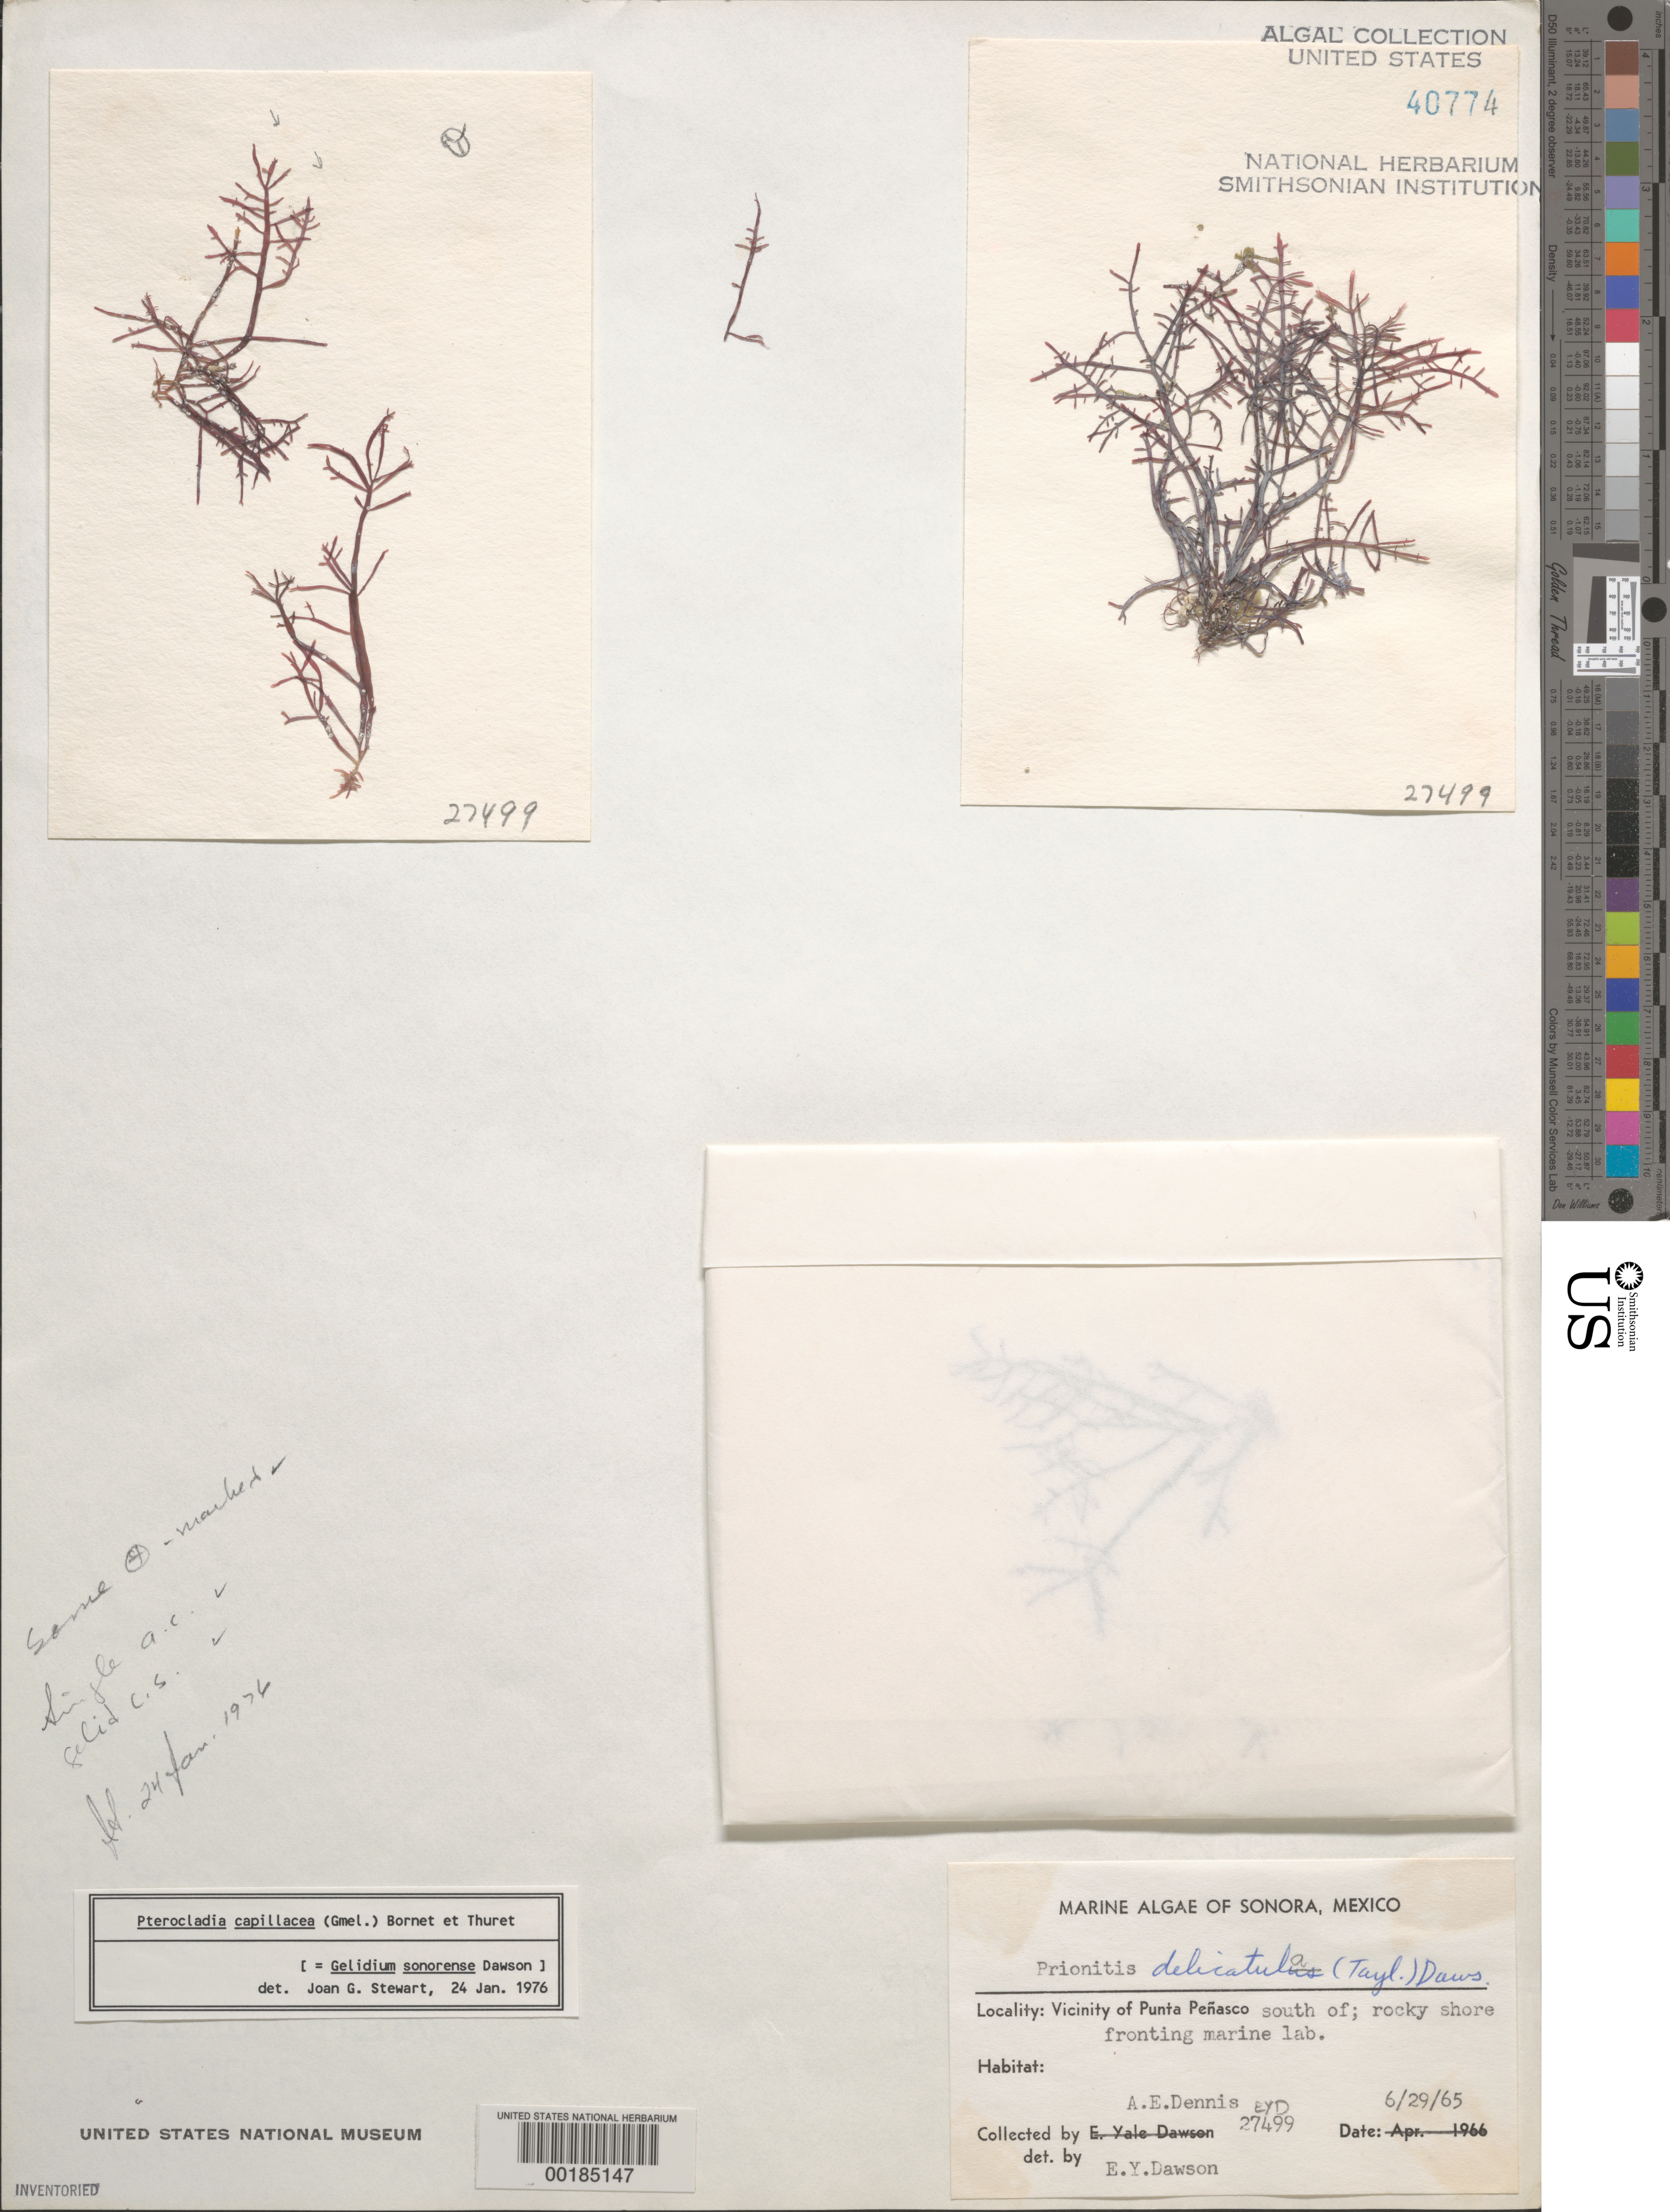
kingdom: Plantae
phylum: Rhodophyta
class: Florideophyceae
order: Gelidiales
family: Pterocladiaceae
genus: Pterocladiella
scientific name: Pterocladiella capillacea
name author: (S.G. Gmel.) Santelices & Hommers.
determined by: Algae name updating Project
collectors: A. Dennis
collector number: EYD 27499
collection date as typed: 29 Jun 1965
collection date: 1965-06-29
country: Mexico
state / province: Sonora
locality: Marine laboratory shore, south of Punta Penasco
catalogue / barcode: US 40774